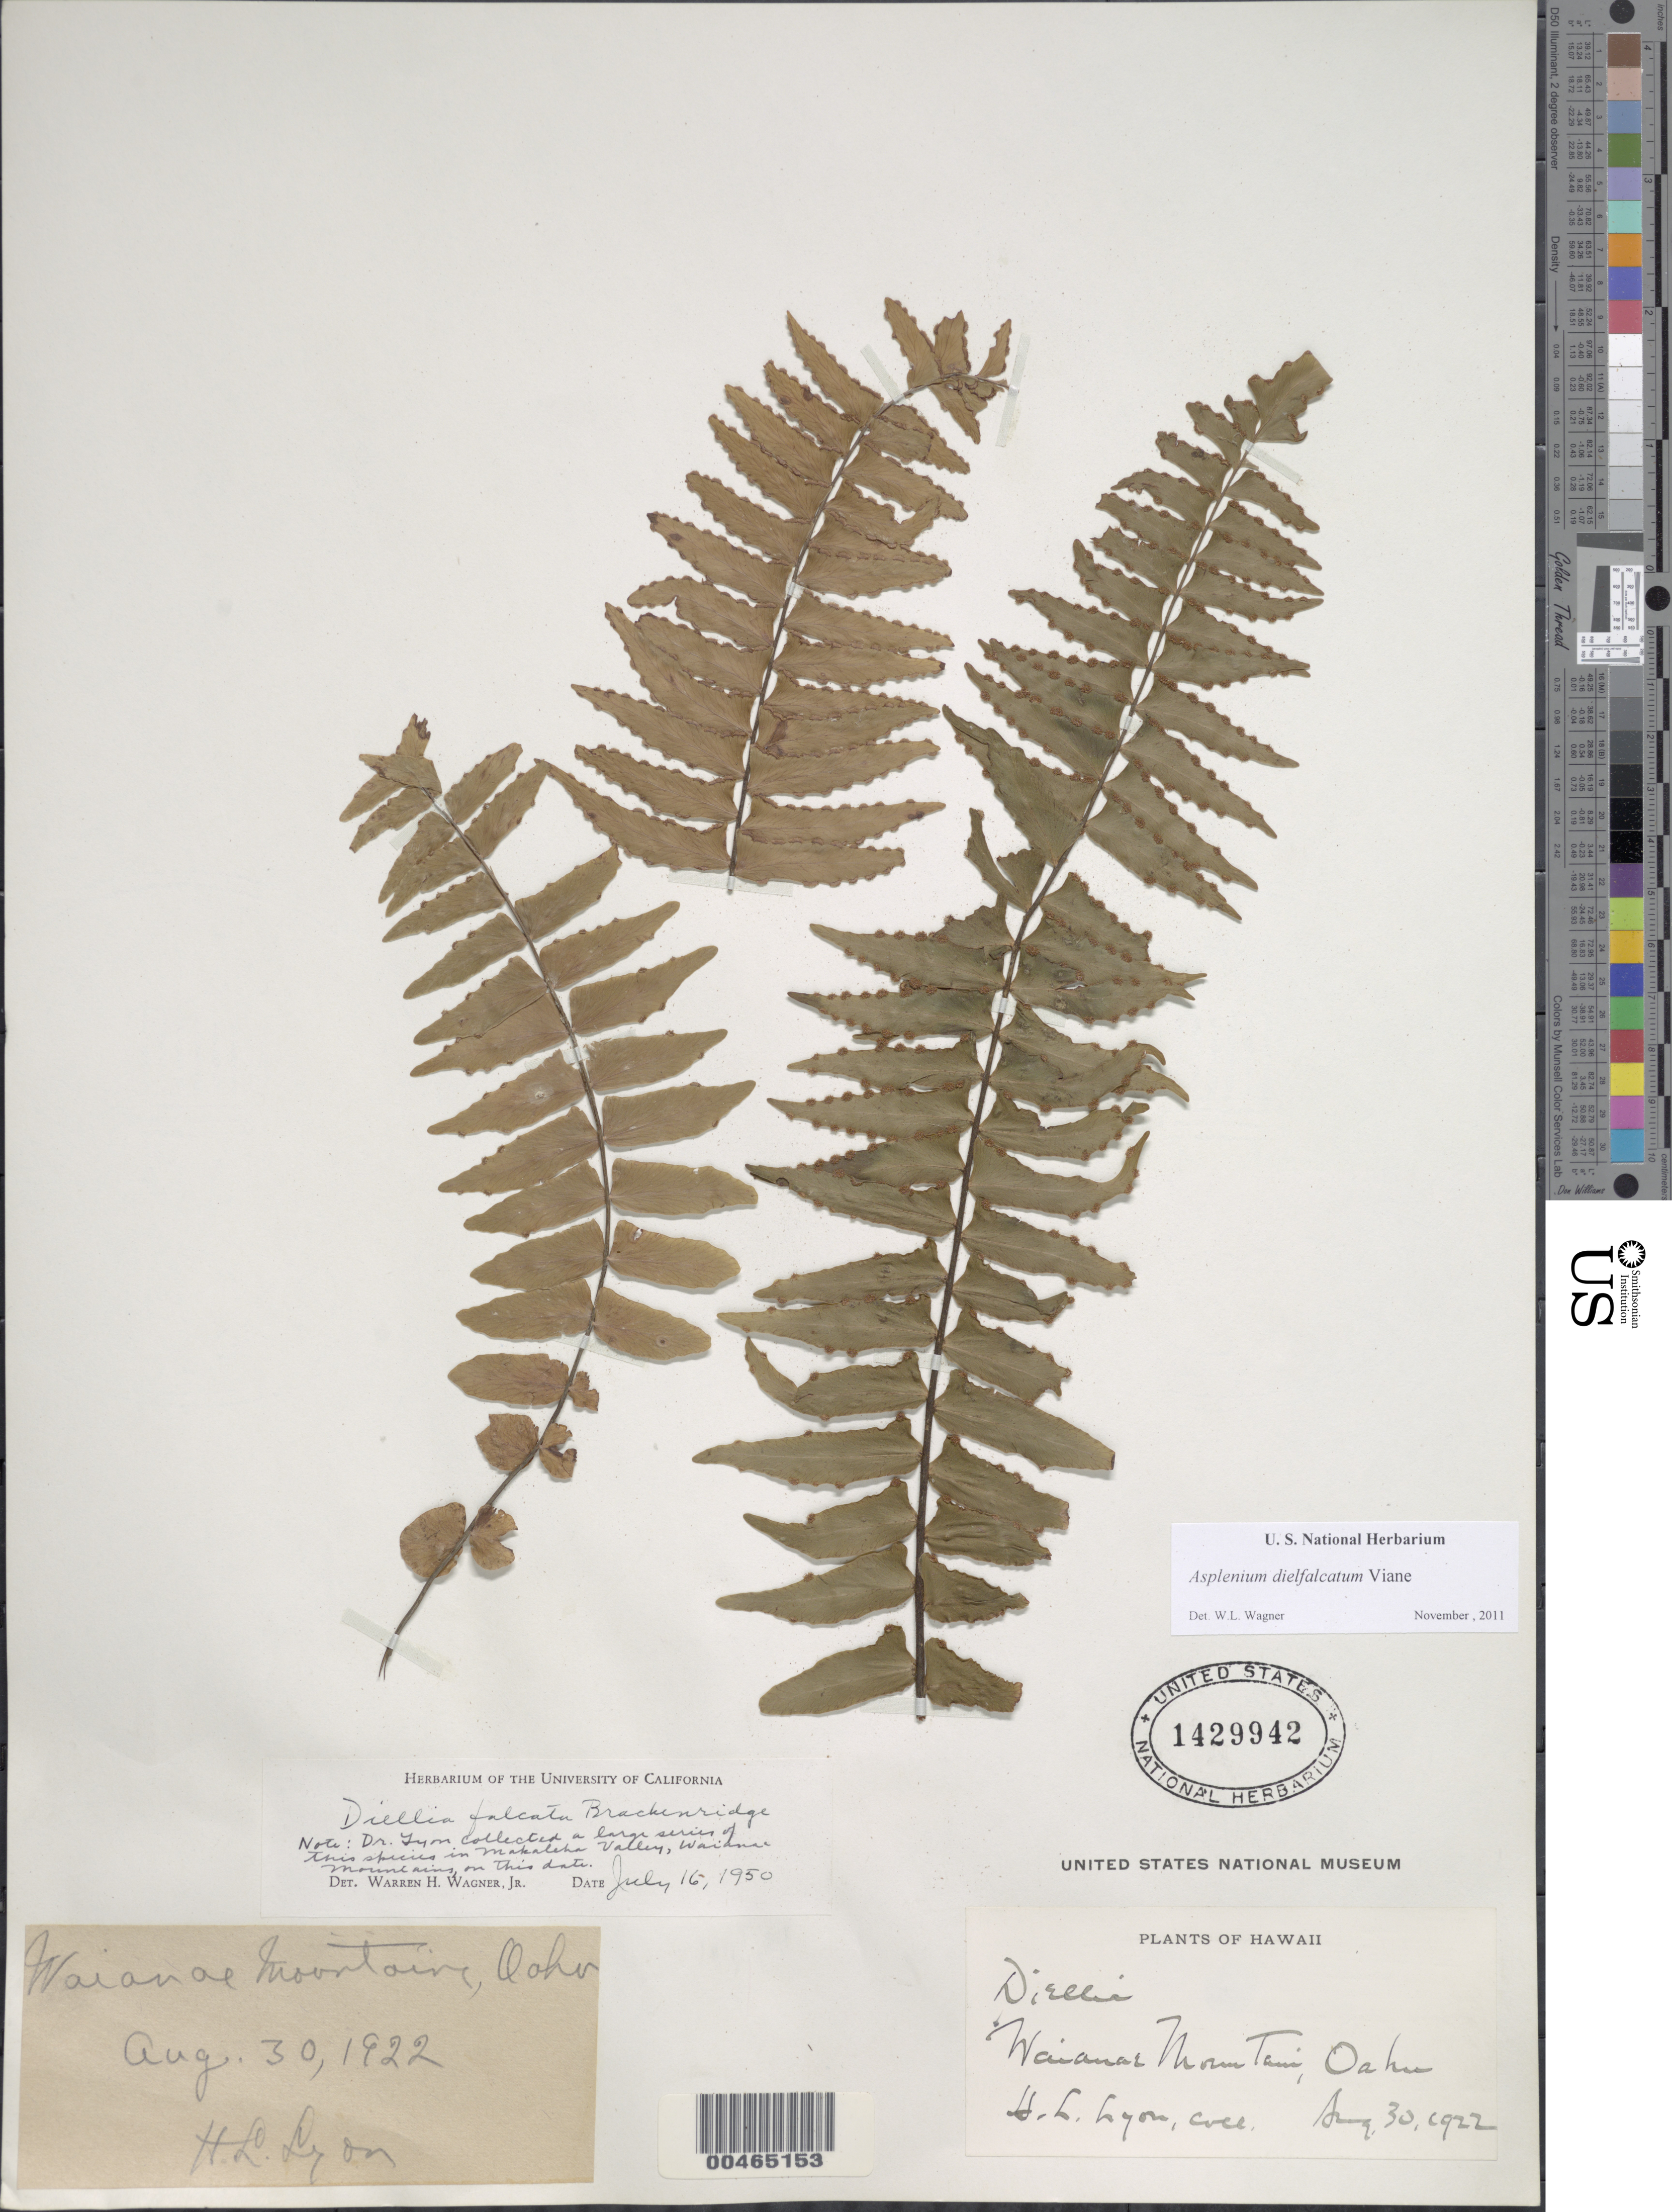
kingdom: Plantae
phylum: Tracheophyta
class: Polypodiopsida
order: Polypodiales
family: Aspleniaceae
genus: Asplenium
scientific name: Asplenium dielfalcatum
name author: Viane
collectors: H. Lyon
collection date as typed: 30 Aug 1922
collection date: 1922-08-30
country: United States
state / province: Hawaii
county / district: Honolulu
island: Oahu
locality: Waianae Mountain, Oahu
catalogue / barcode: US 1429942